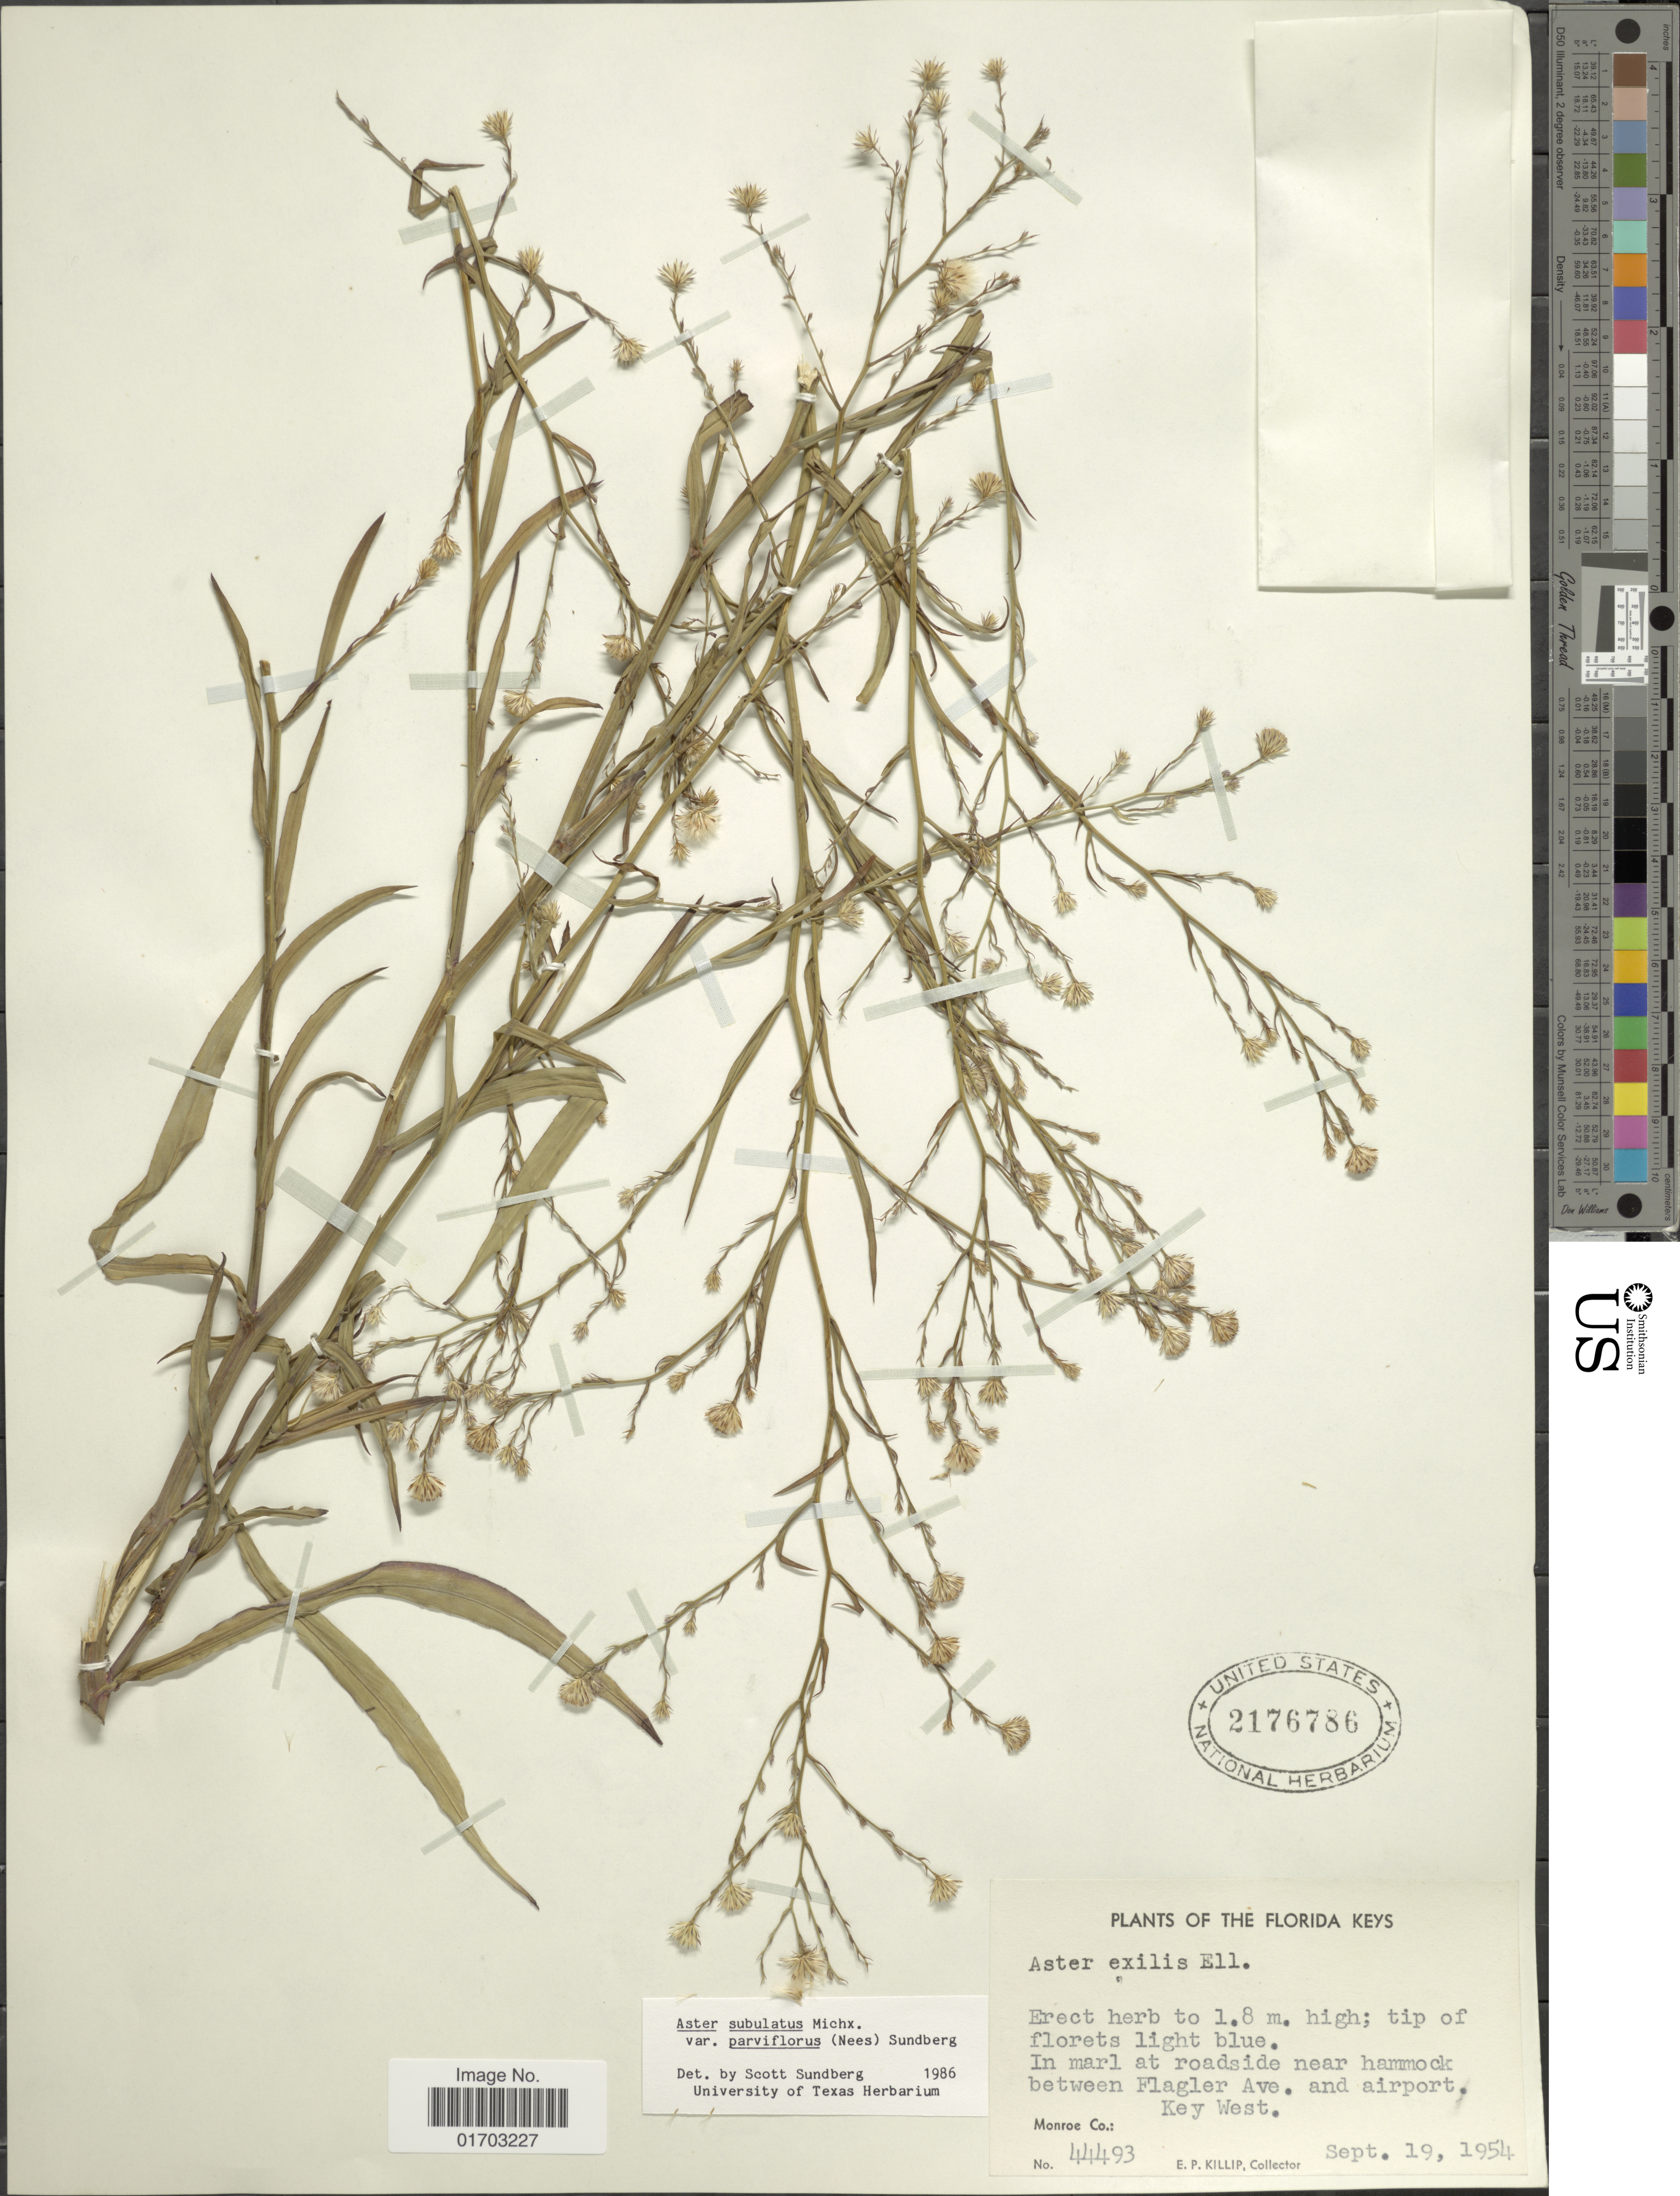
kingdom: Plantae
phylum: Tracheophyta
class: Magnoliopsida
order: Asterales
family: Asteraceae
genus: Symphyotrichum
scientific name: Symphyotrichum subulatum var. parviflorum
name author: (Nees) S.D. Sundb.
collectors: E. P. Killip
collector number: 44493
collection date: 1954-09-19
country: United States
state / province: Florida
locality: In marl at roadside near hammock between Flagler Ave, and airport Key West, Monroe Co. Florida Keys.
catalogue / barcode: US 2176786